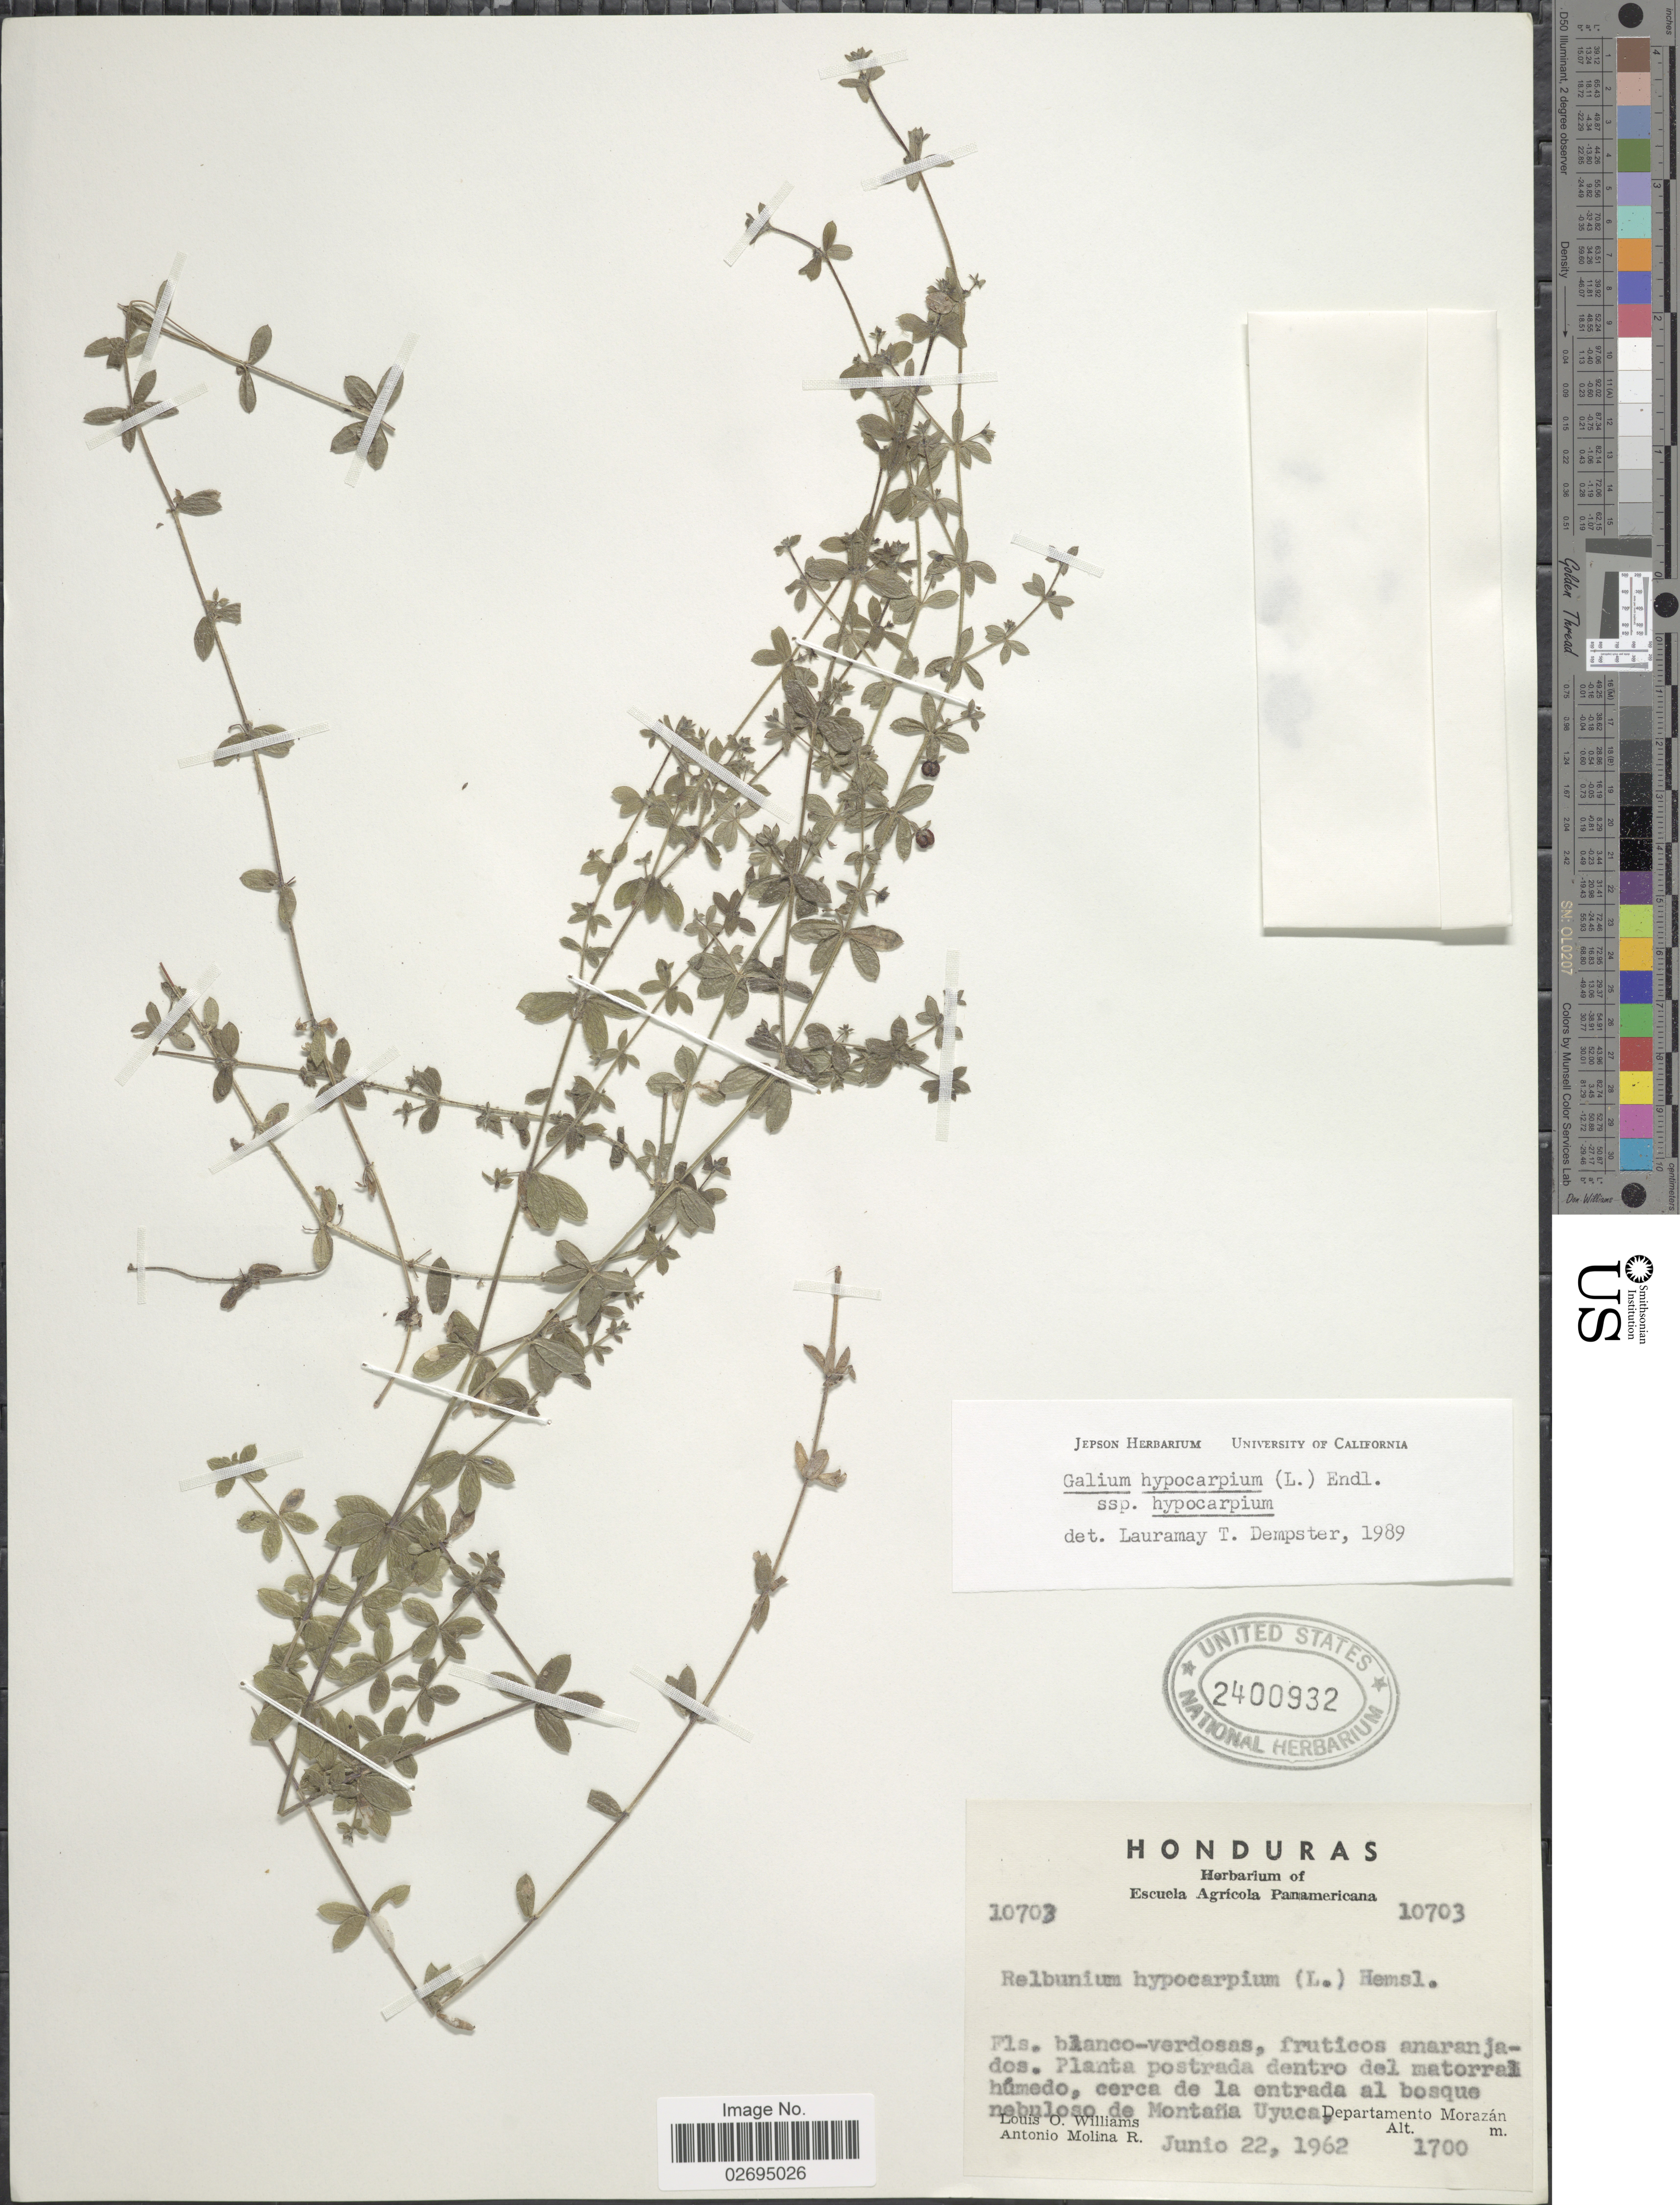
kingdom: Plantae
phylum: Tracheophyta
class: Magnoliopsida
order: Gentianales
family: Rubiaceae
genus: Galium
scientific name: Galium hypocarpium subsp. hypocarpium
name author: (L.) Endl. ex Griseb.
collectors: L. O. Williams & A. Molina R.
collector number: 10703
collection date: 1962-06-22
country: Honduras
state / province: Fco. Morazán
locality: Planta postrada dentro del matorral húmedo, cerca de la entrada al bosque nebuloso de Montaña Uyuca, Departamento Morazán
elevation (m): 1700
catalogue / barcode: US 2400932